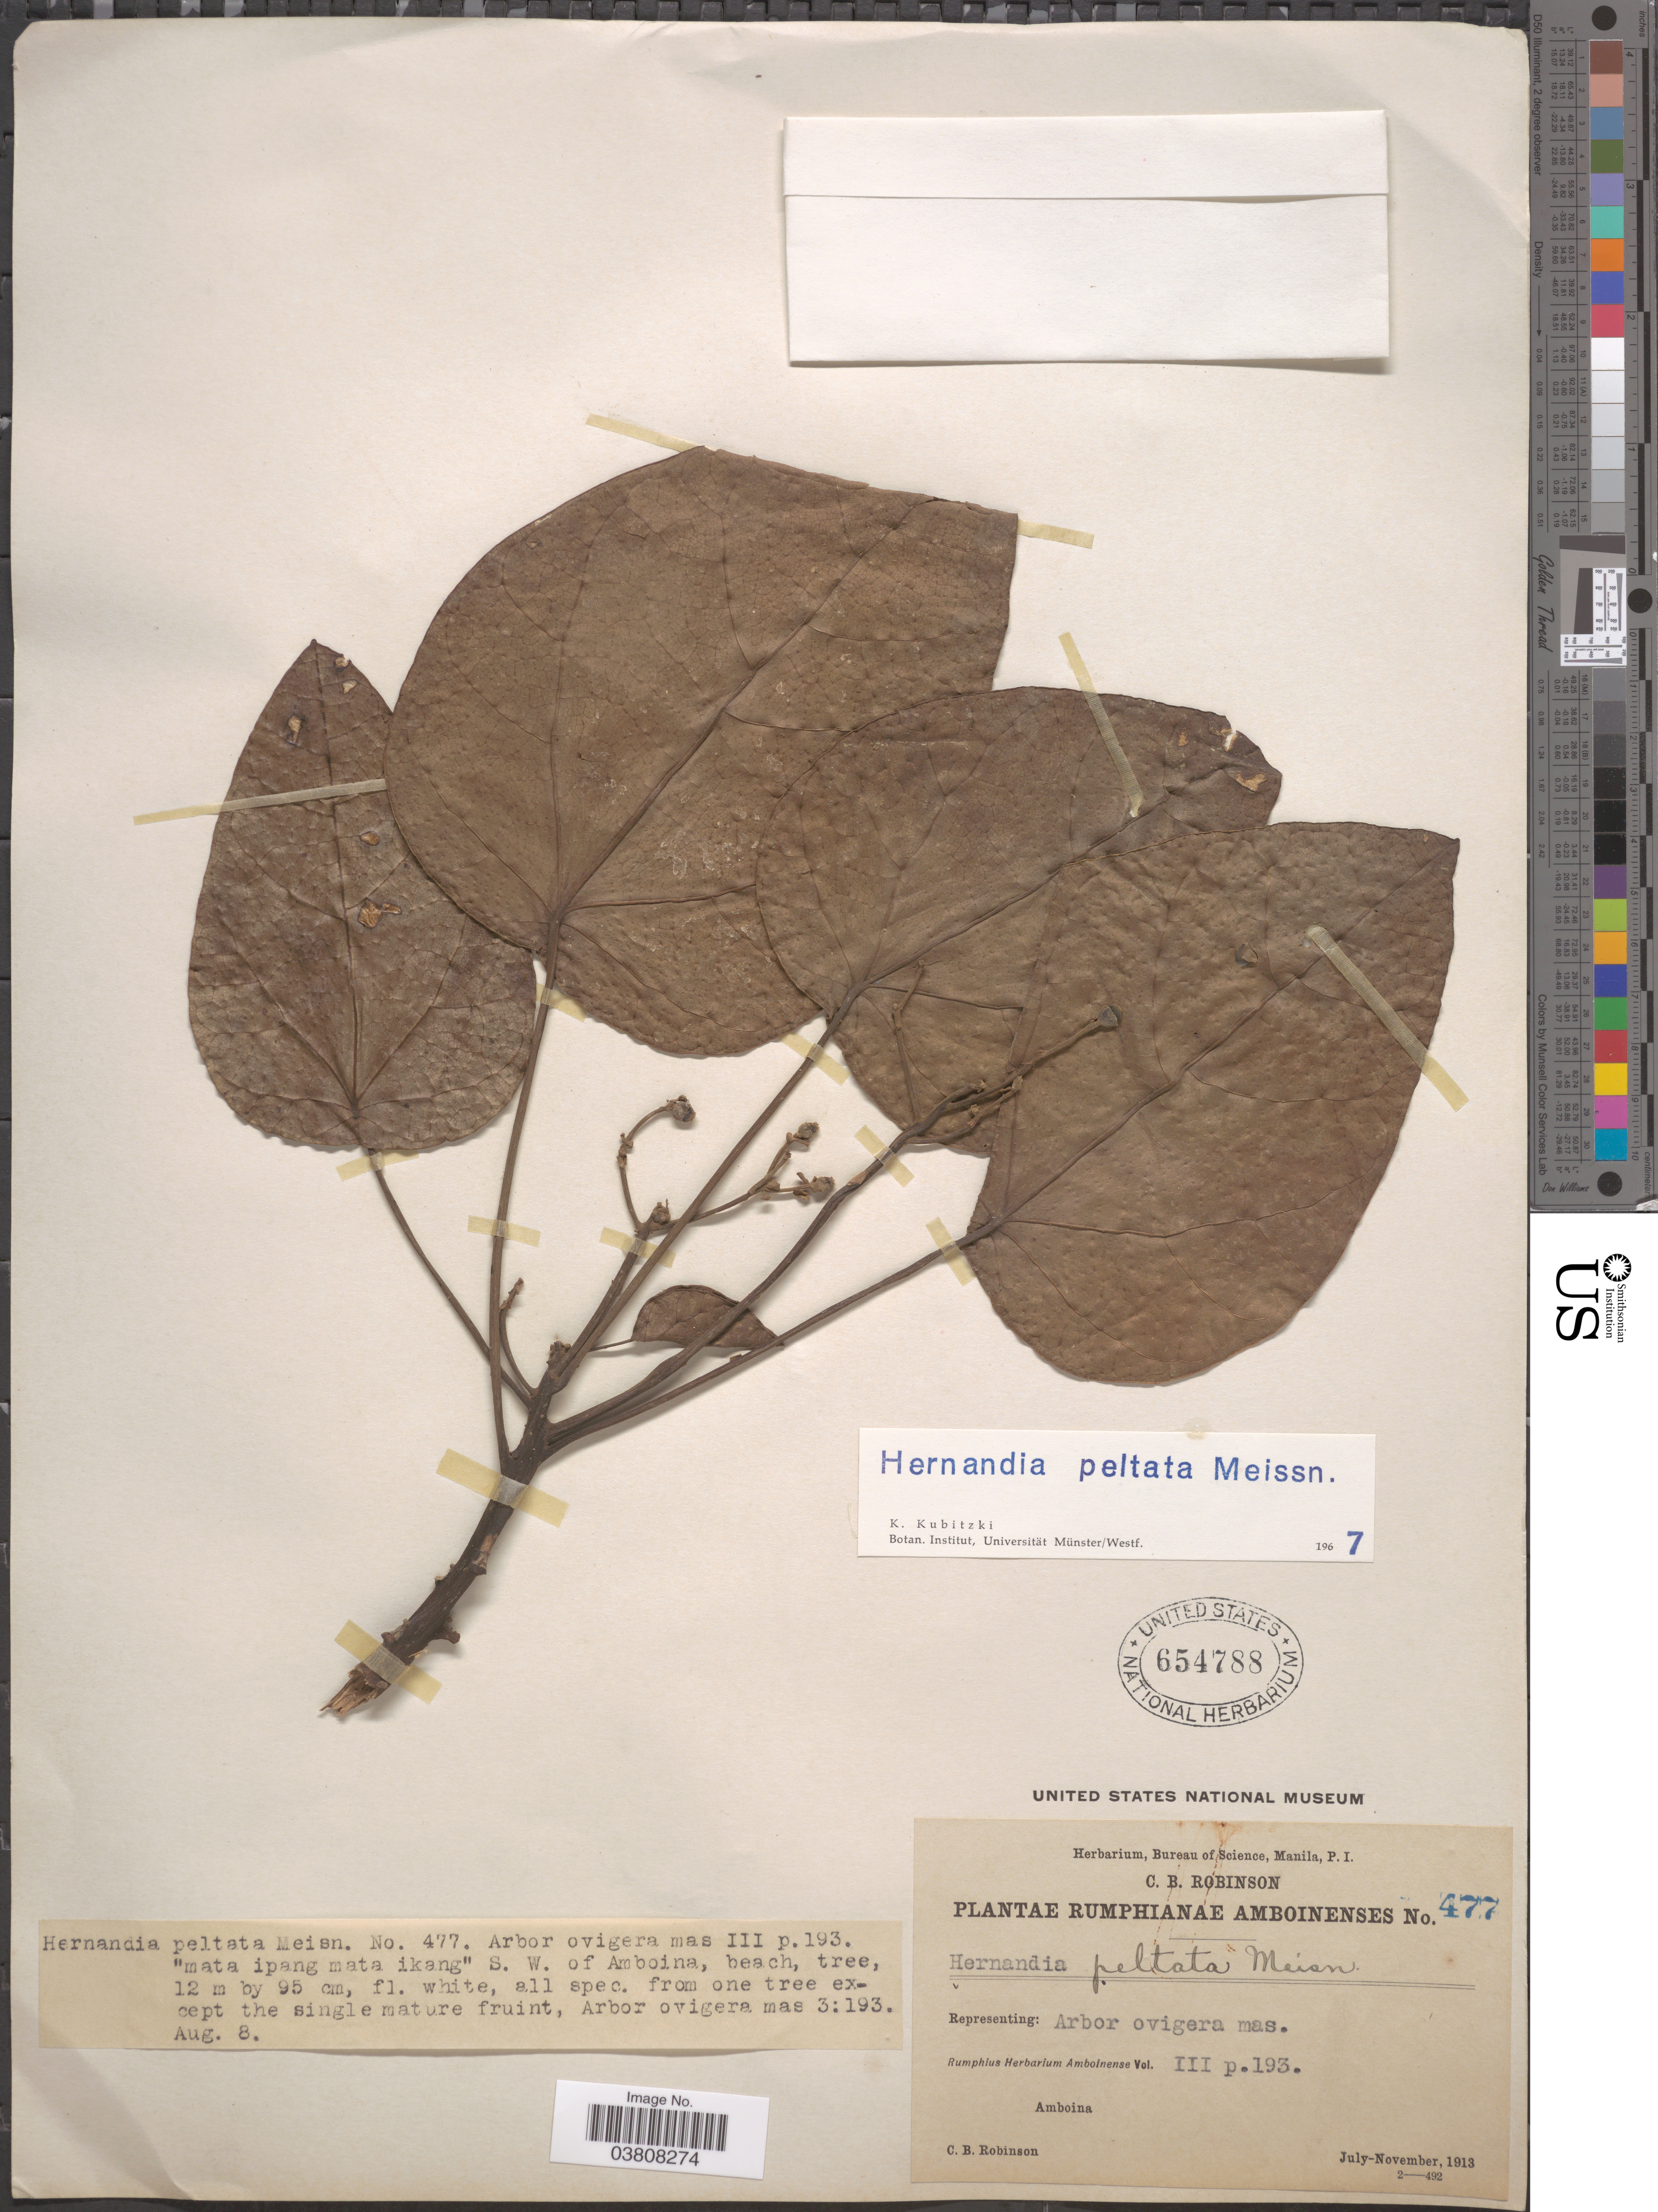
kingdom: Plantae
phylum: Tracheophyta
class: Magnoliopsida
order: Laurales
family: Hernandiaceae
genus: Hernandia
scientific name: Hernandia nymphaeifolia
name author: (C. Presl) Kubitzki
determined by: Strong, Mark T., (BOT), Smithsonian Institution - National Museum of Natural History (UNITED STATES)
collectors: C. Robinson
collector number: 477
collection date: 1913-08-08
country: Indonesia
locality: S.W. of Amboina.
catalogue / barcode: US 654788